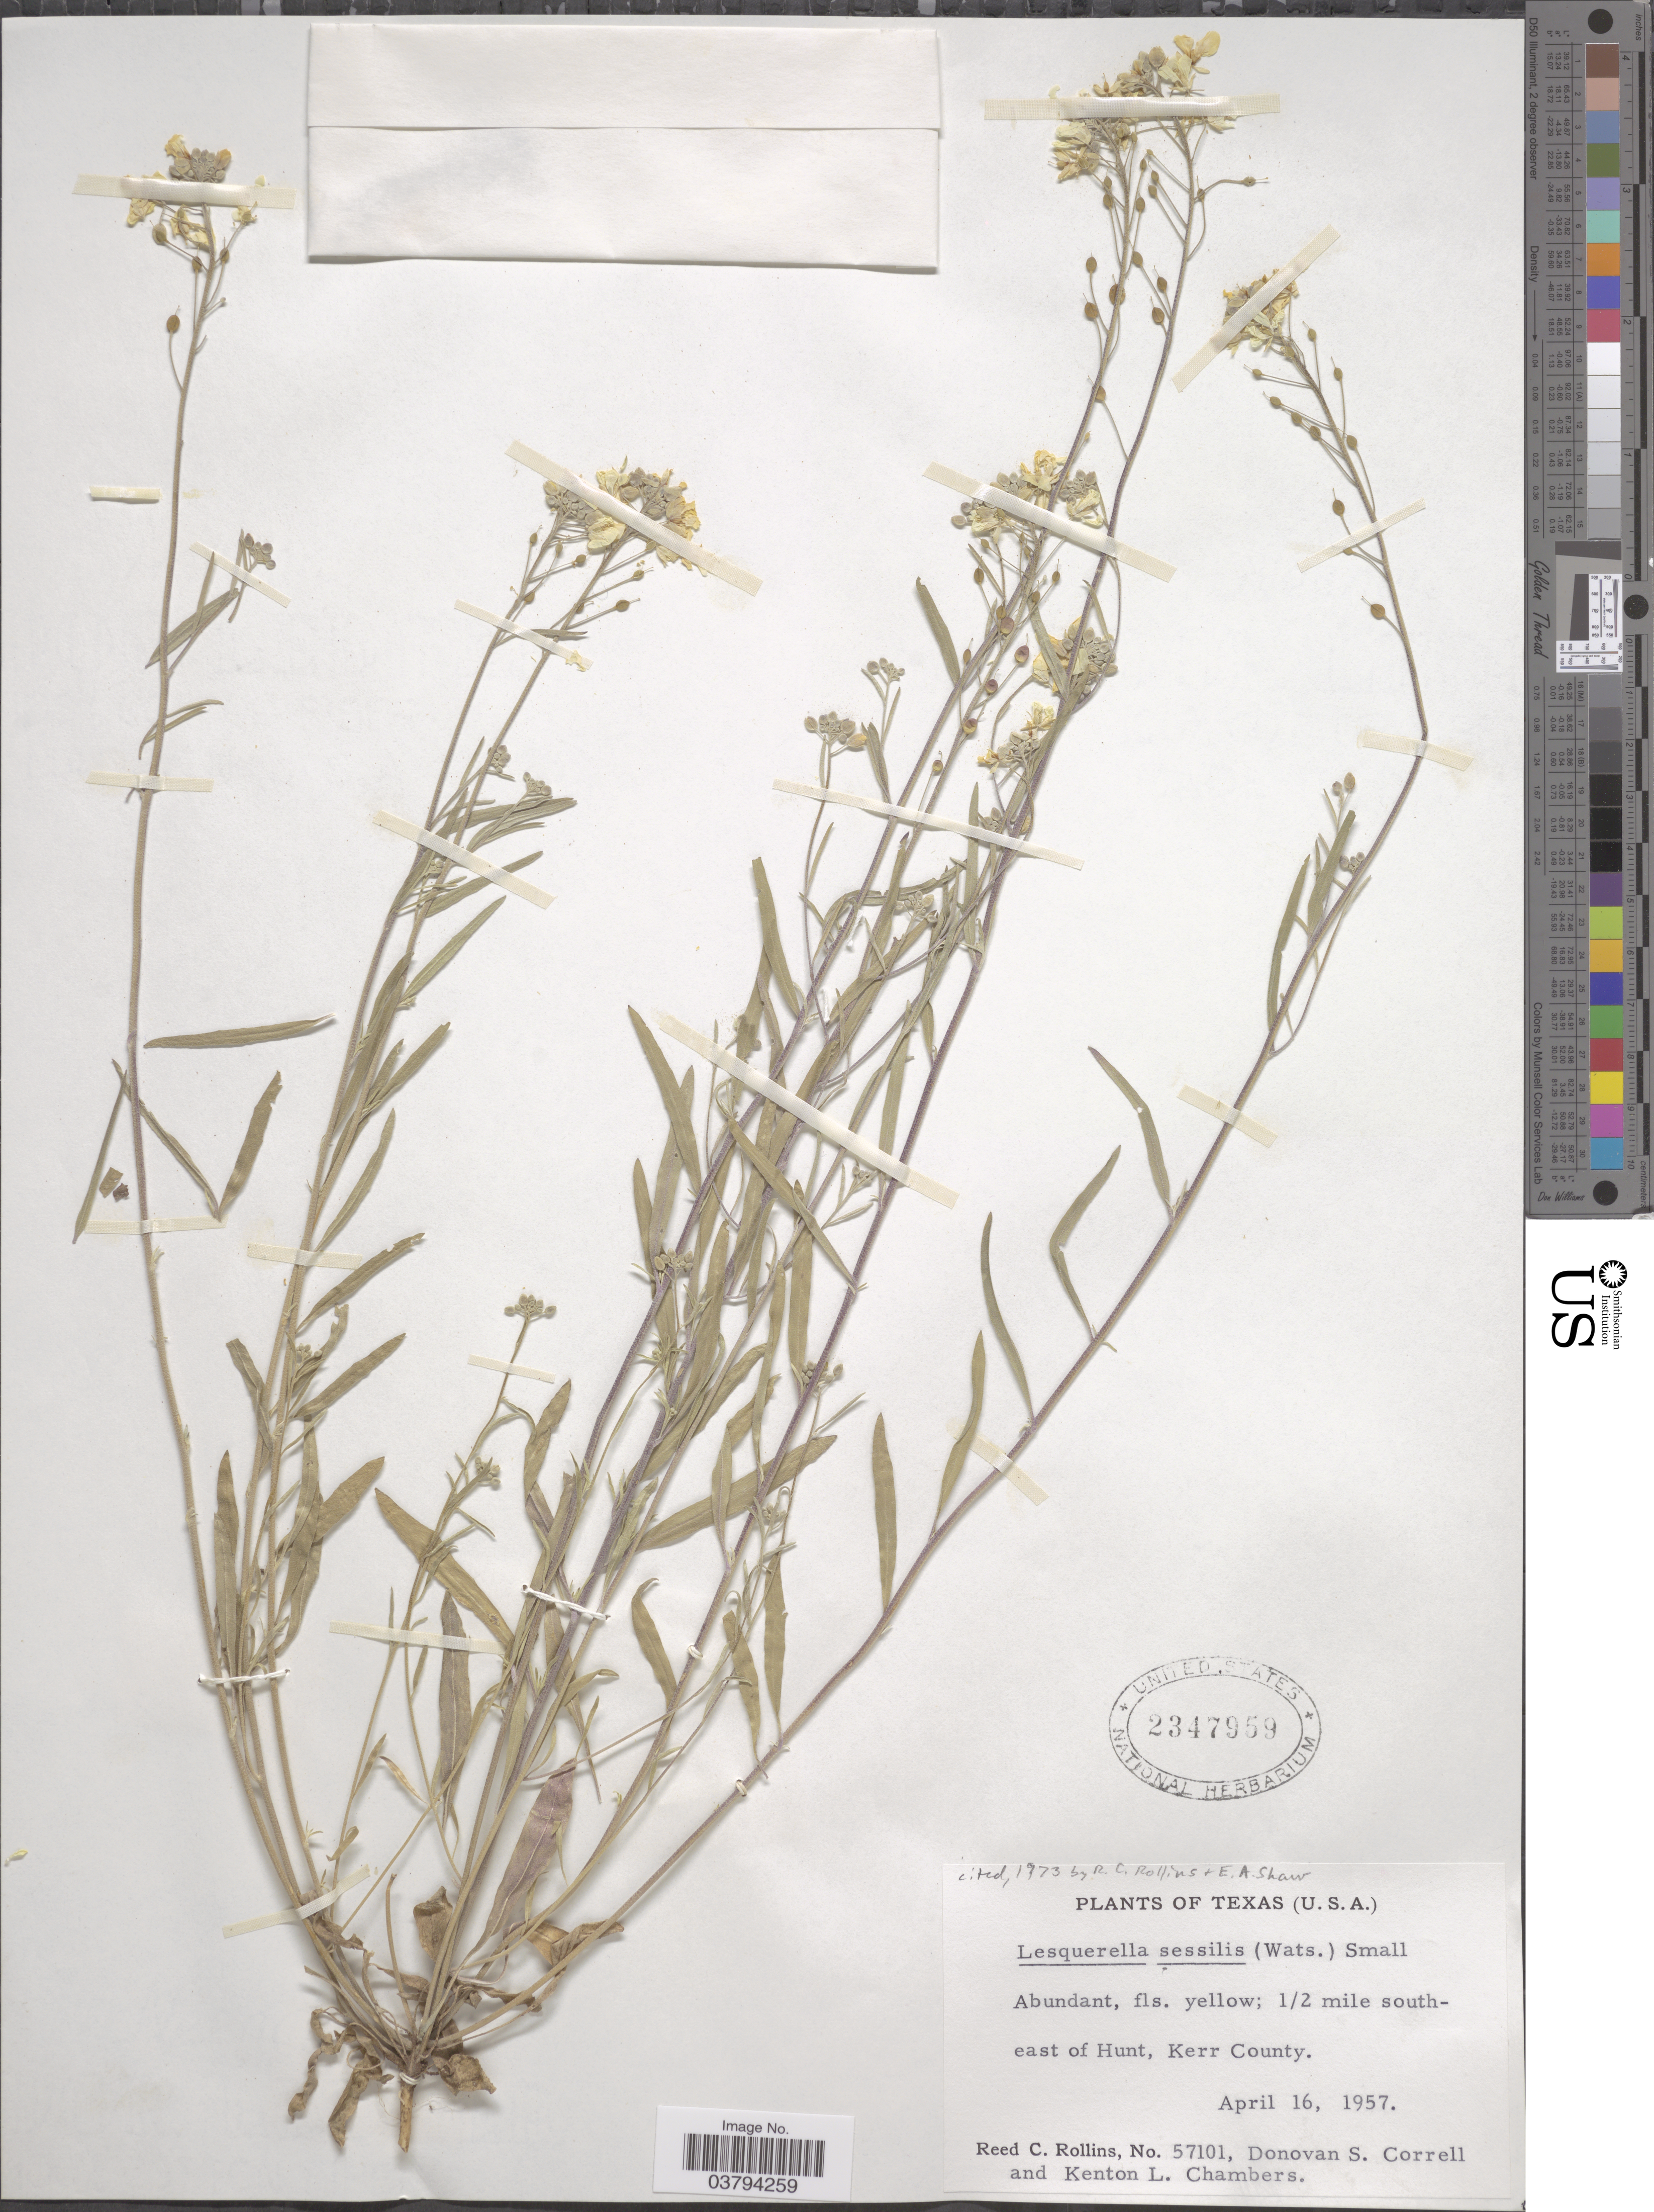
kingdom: Plantae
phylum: Tracheophyta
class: Magnoliopsida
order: Brassicales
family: Brassicaceae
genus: Lesquerella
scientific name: Lesquerella sessilis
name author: (S. Watson) Small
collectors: R. C. Rollins, D. S. Correll & K. L. Chambers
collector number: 57101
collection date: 1957-04-16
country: United States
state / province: Texas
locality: ½ mile south-east of Hunt, Kerr County.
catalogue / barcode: US 2347959